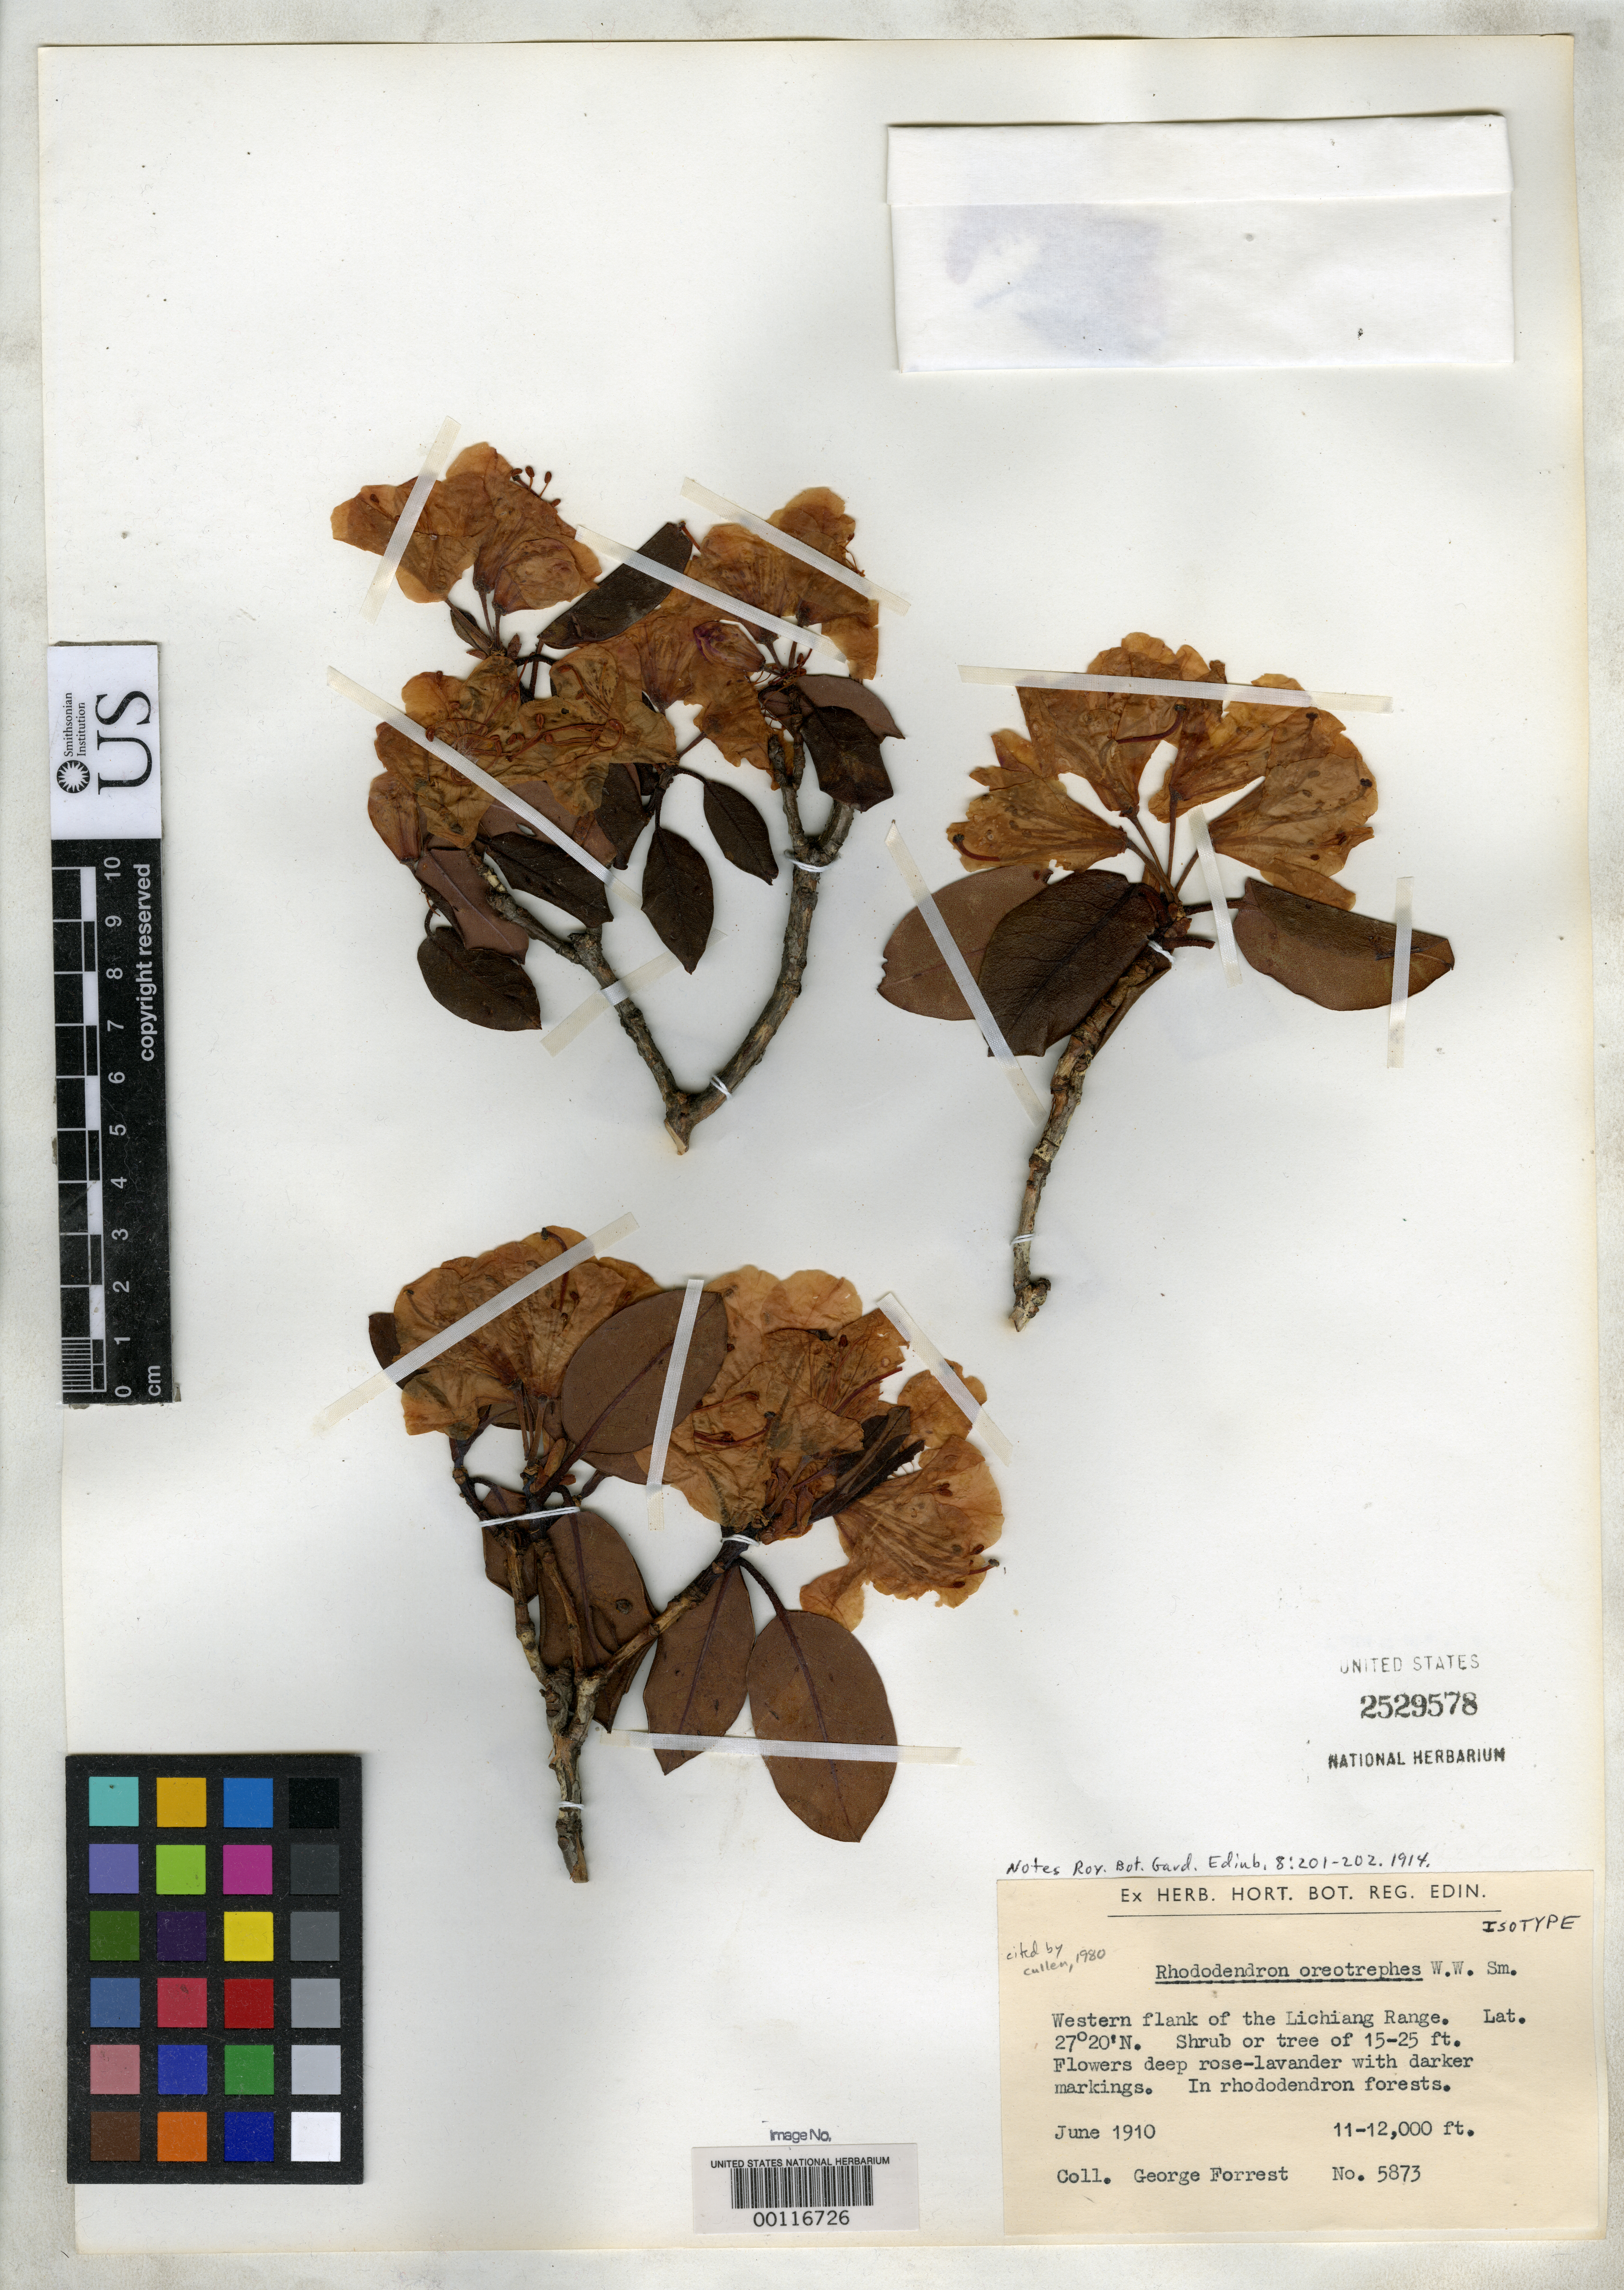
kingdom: Plantae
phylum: Tracheophyta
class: Magnoliopsida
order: Ericales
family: Ericaceae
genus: Rhododendron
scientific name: Rhododendron oreotrephes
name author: W.W. Sm.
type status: Isotype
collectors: G. Forrest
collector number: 5873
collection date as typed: Jun 1910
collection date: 1910-06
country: China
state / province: Yunnan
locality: Lichiang Range; alt. 11000-12000 ft.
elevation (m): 3353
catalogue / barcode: US 529578